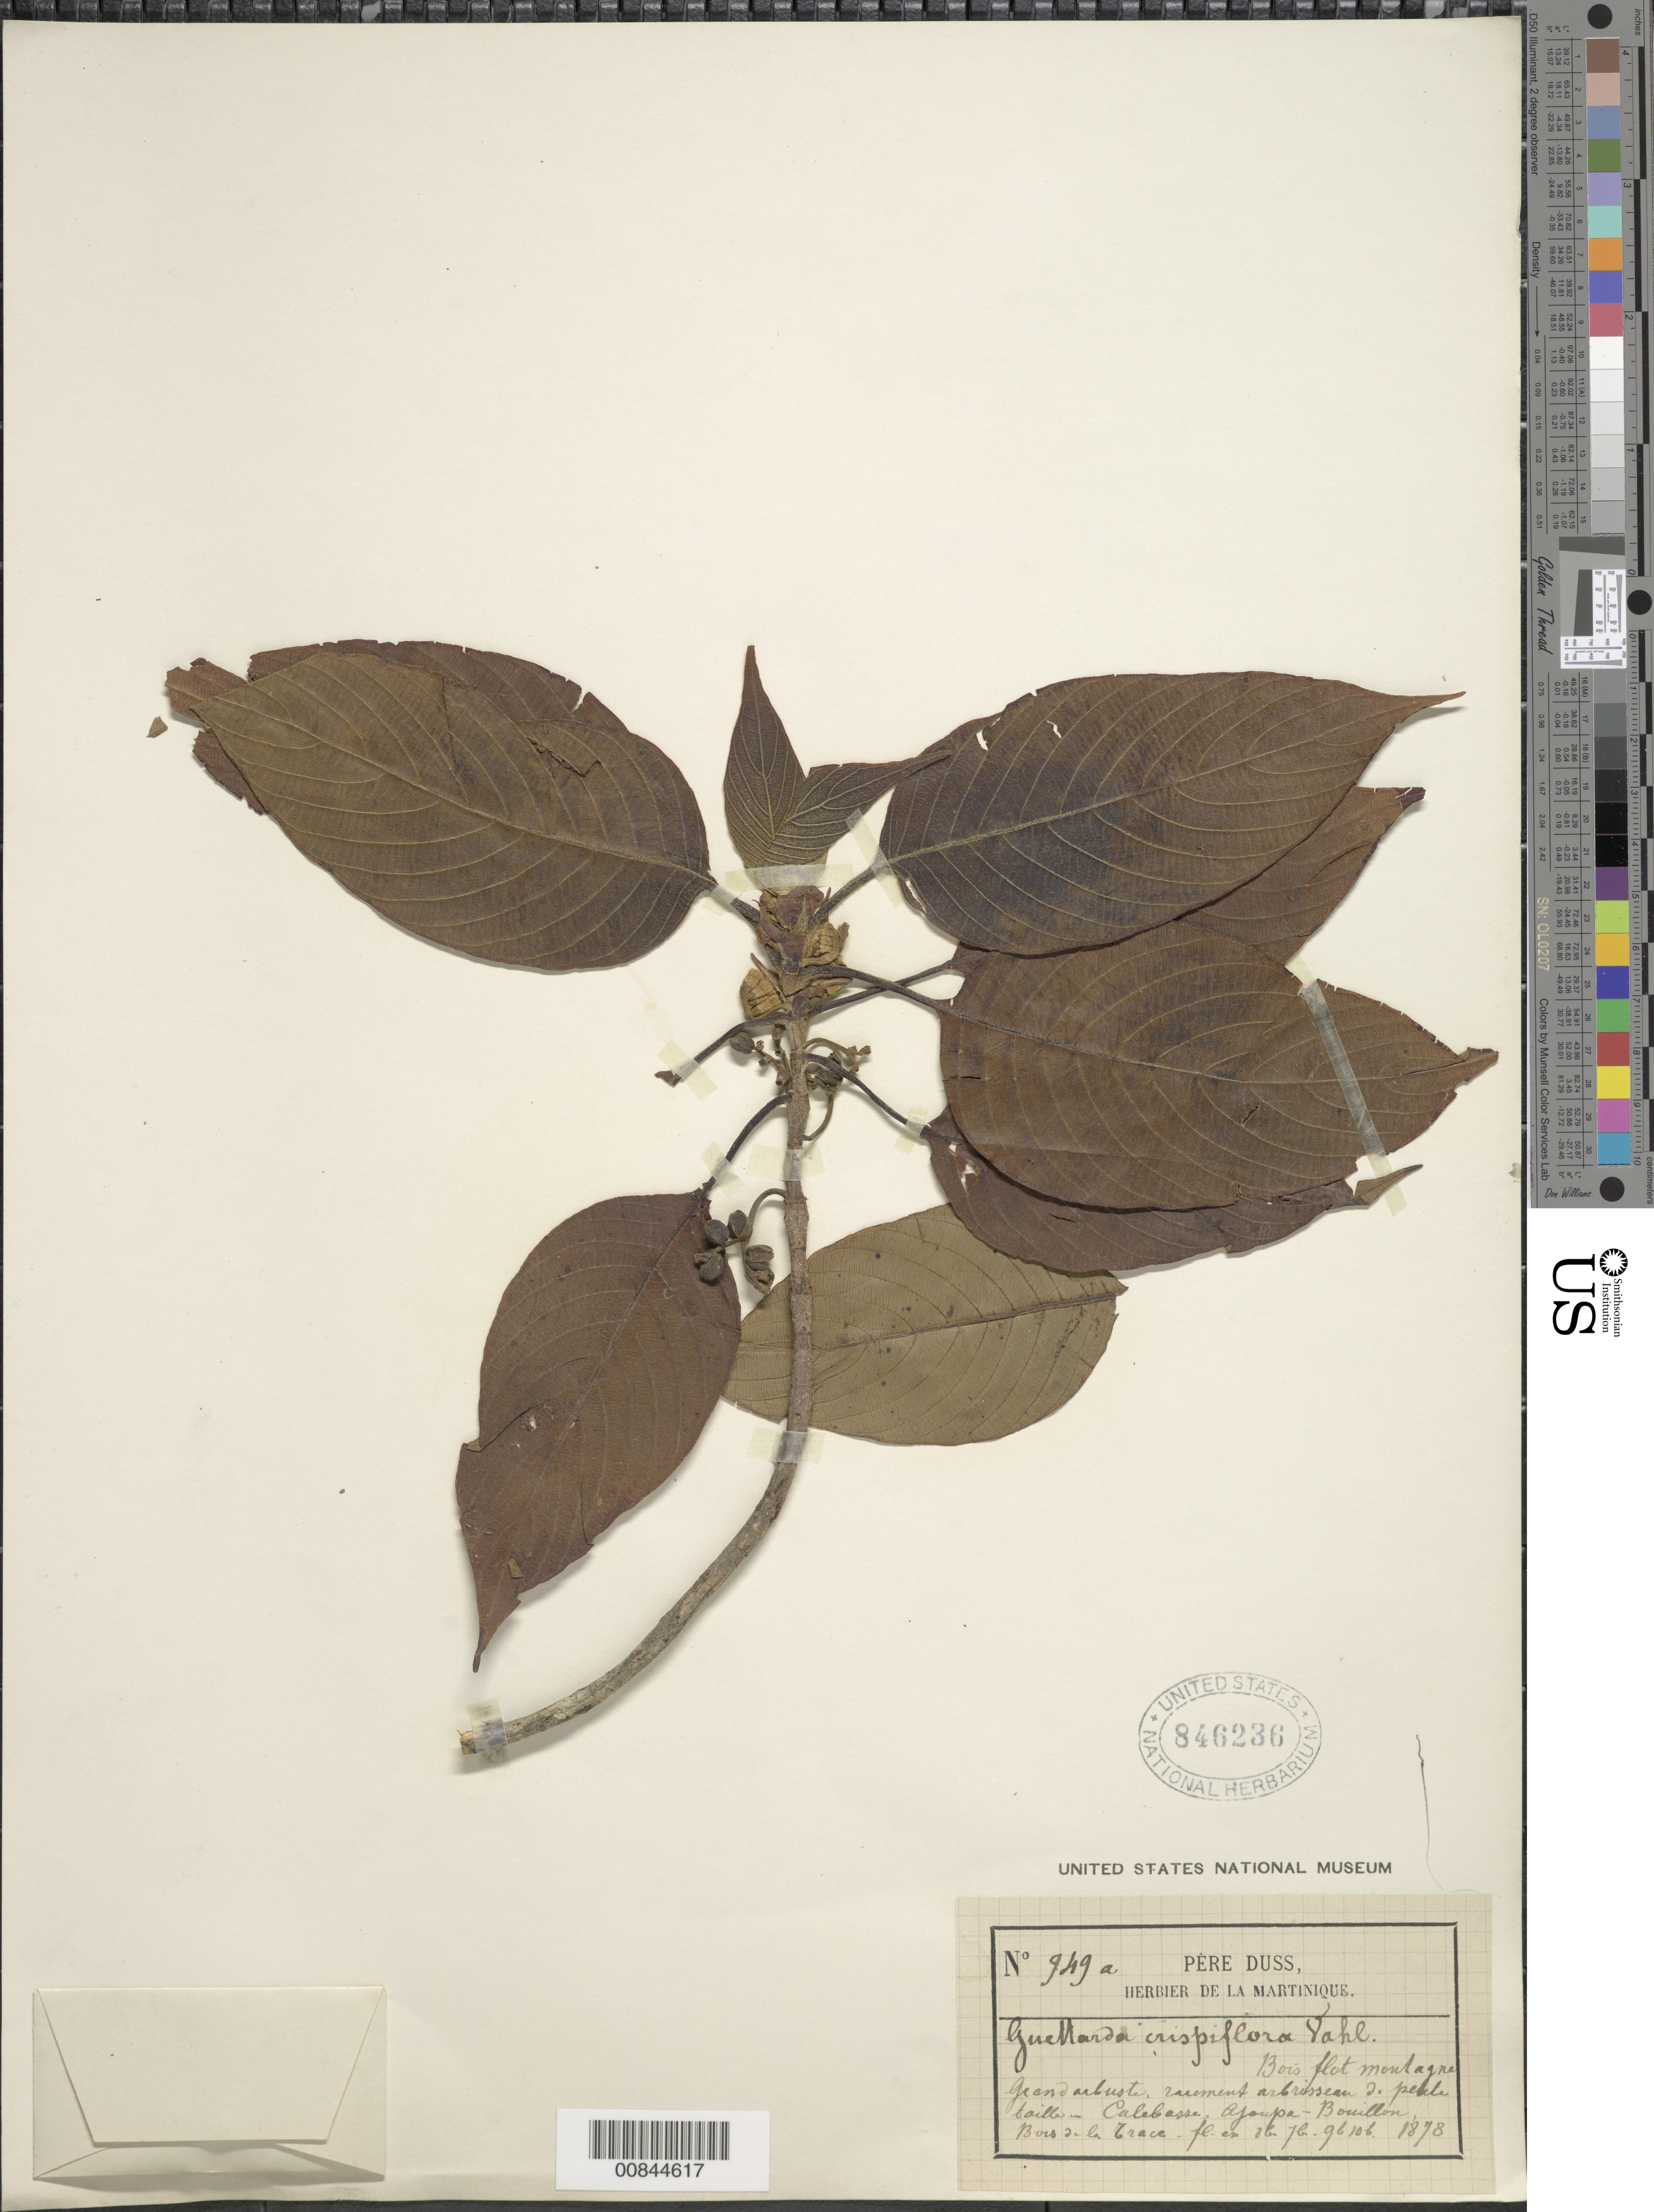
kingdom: Plantae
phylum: Tracheophyta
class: Magnoliopsida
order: Gentianales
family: Rubiaceae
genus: Guettarda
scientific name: Guettarda crispiflora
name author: Vahl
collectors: Père Duss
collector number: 949a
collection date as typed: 1878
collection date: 1878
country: Martinique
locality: Calebasse, Ajoupa - Bouillon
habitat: Bois de la trace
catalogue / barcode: US 846236